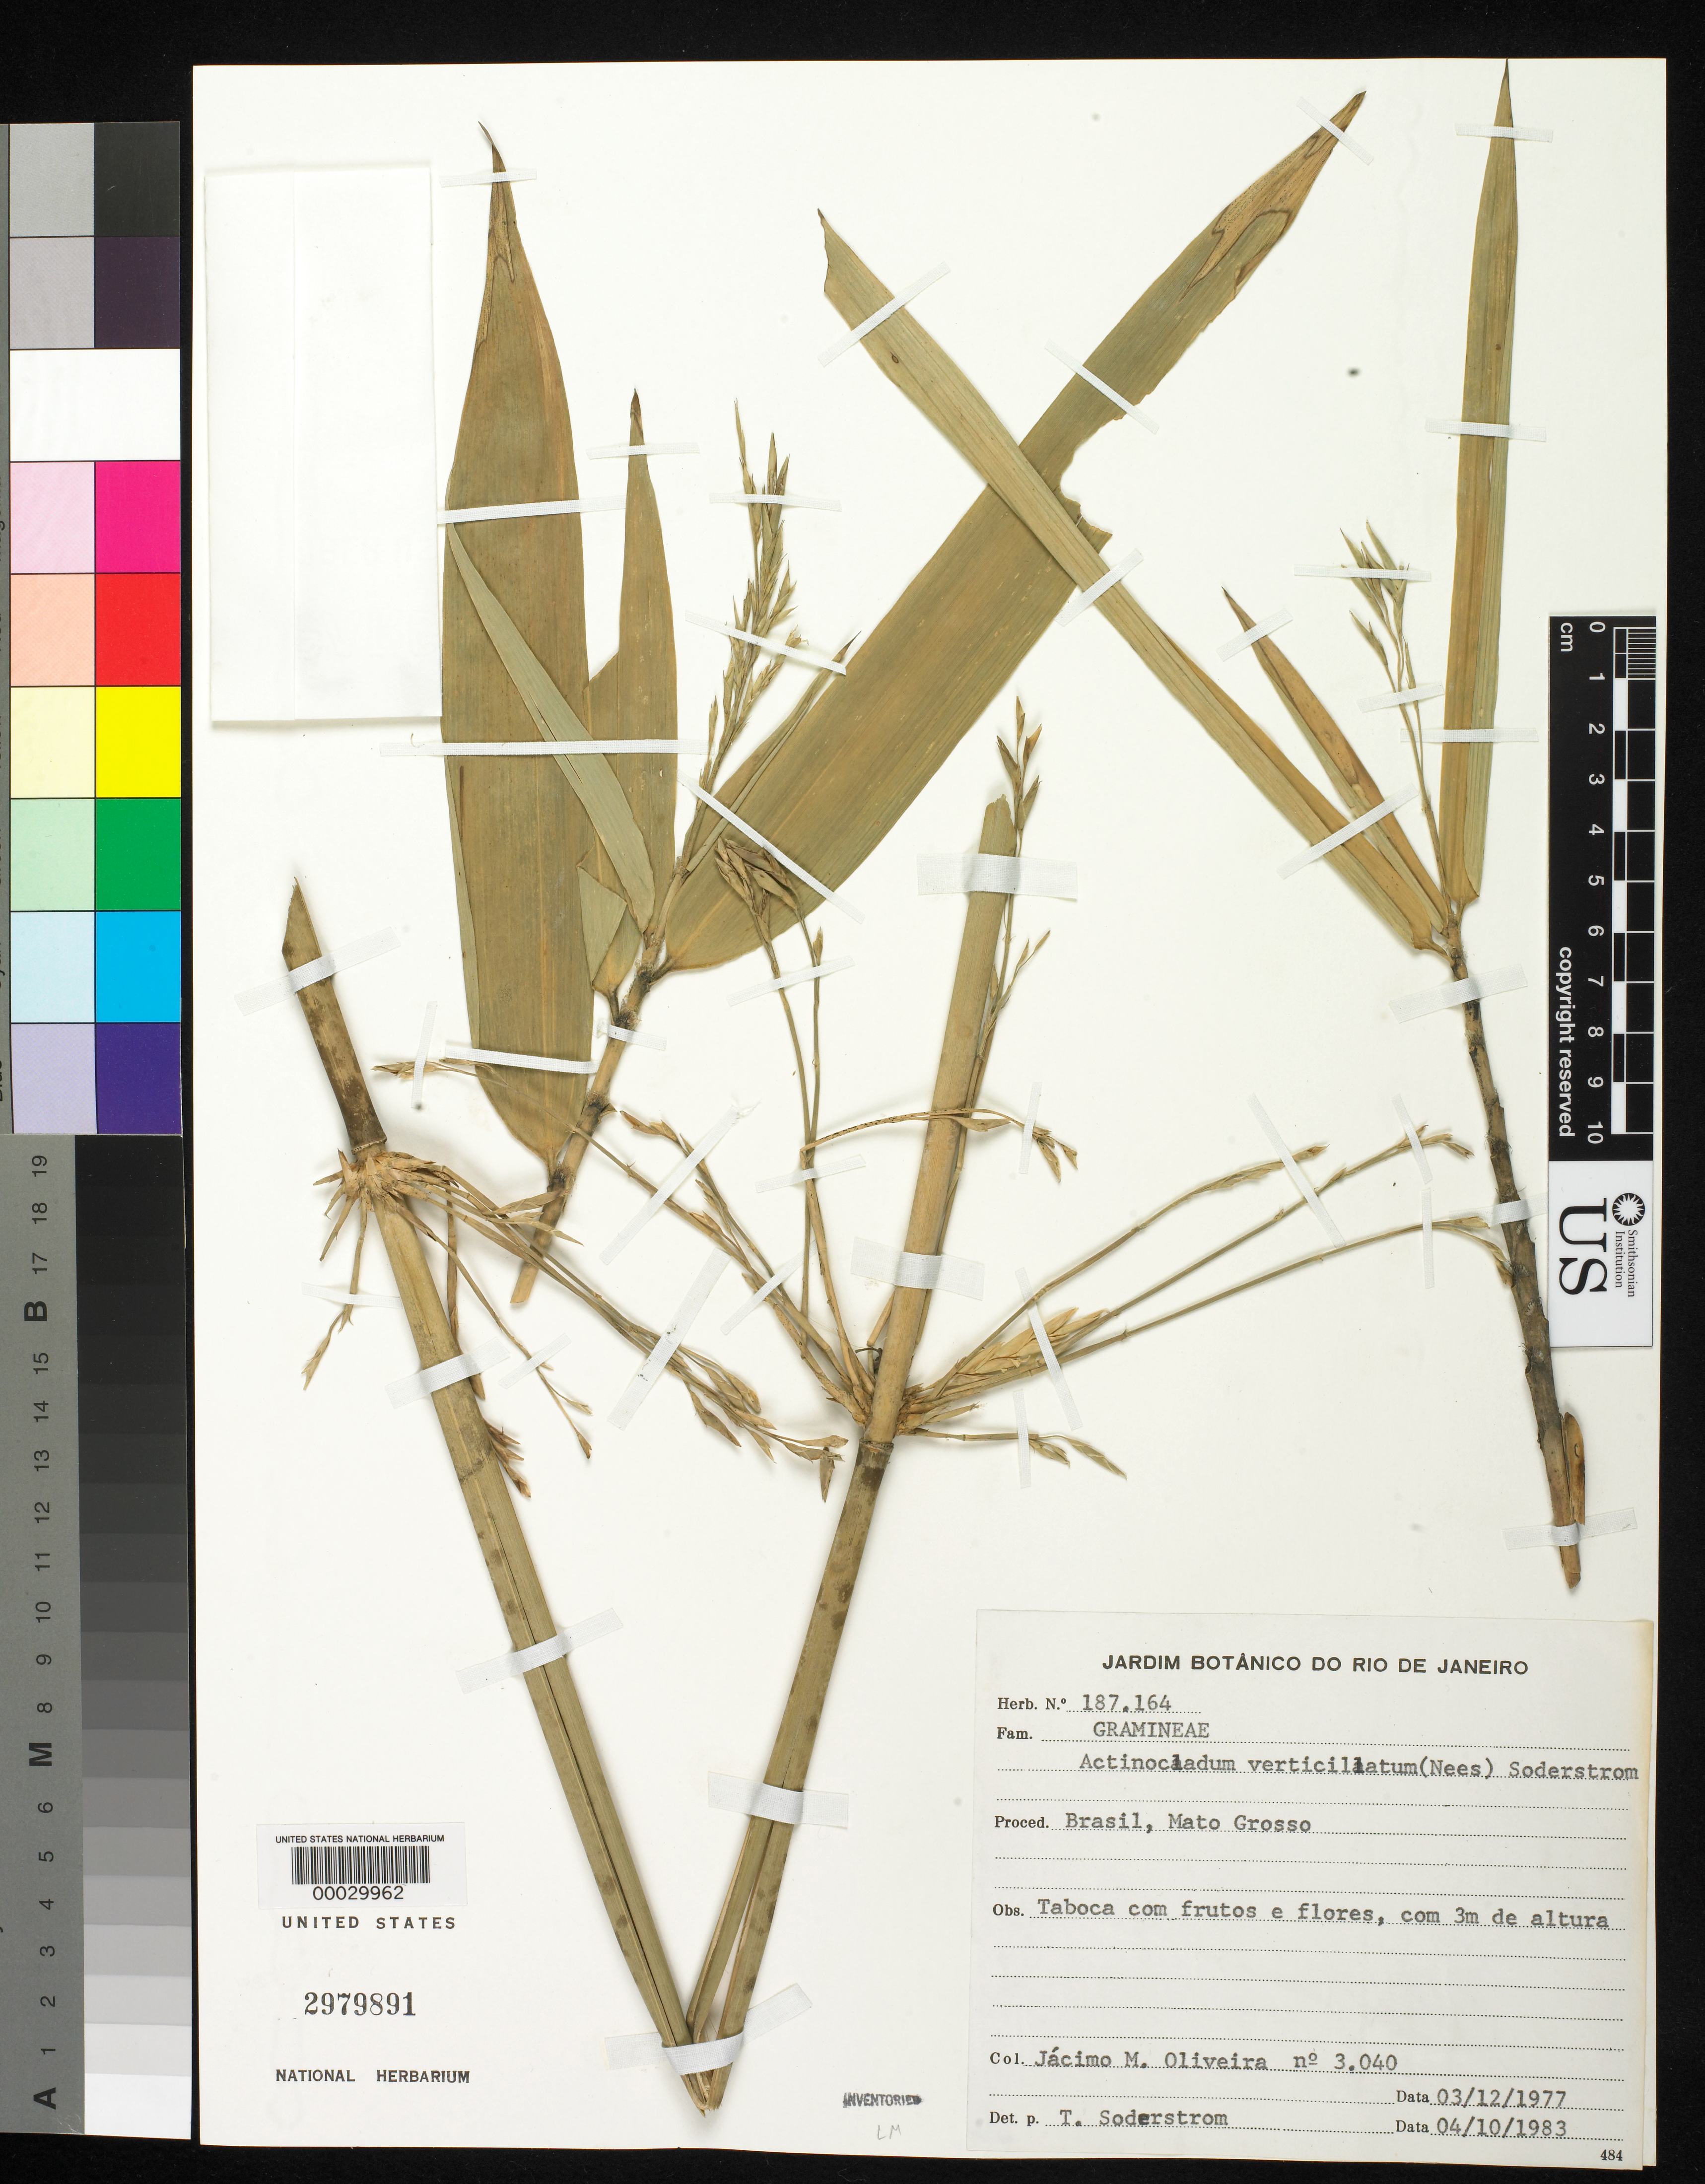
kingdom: Plantae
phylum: Tracheophyta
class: Liliopsida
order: Poales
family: Poaceae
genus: Actinocladum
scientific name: Actinocladum verticillatum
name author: (Nees) McClure ex Soderstr.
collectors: -. Oliveira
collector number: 3040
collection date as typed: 03 Dec 1977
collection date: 1977-12-03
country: Brazil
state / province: Mato Grosso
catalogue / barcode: US 2979891